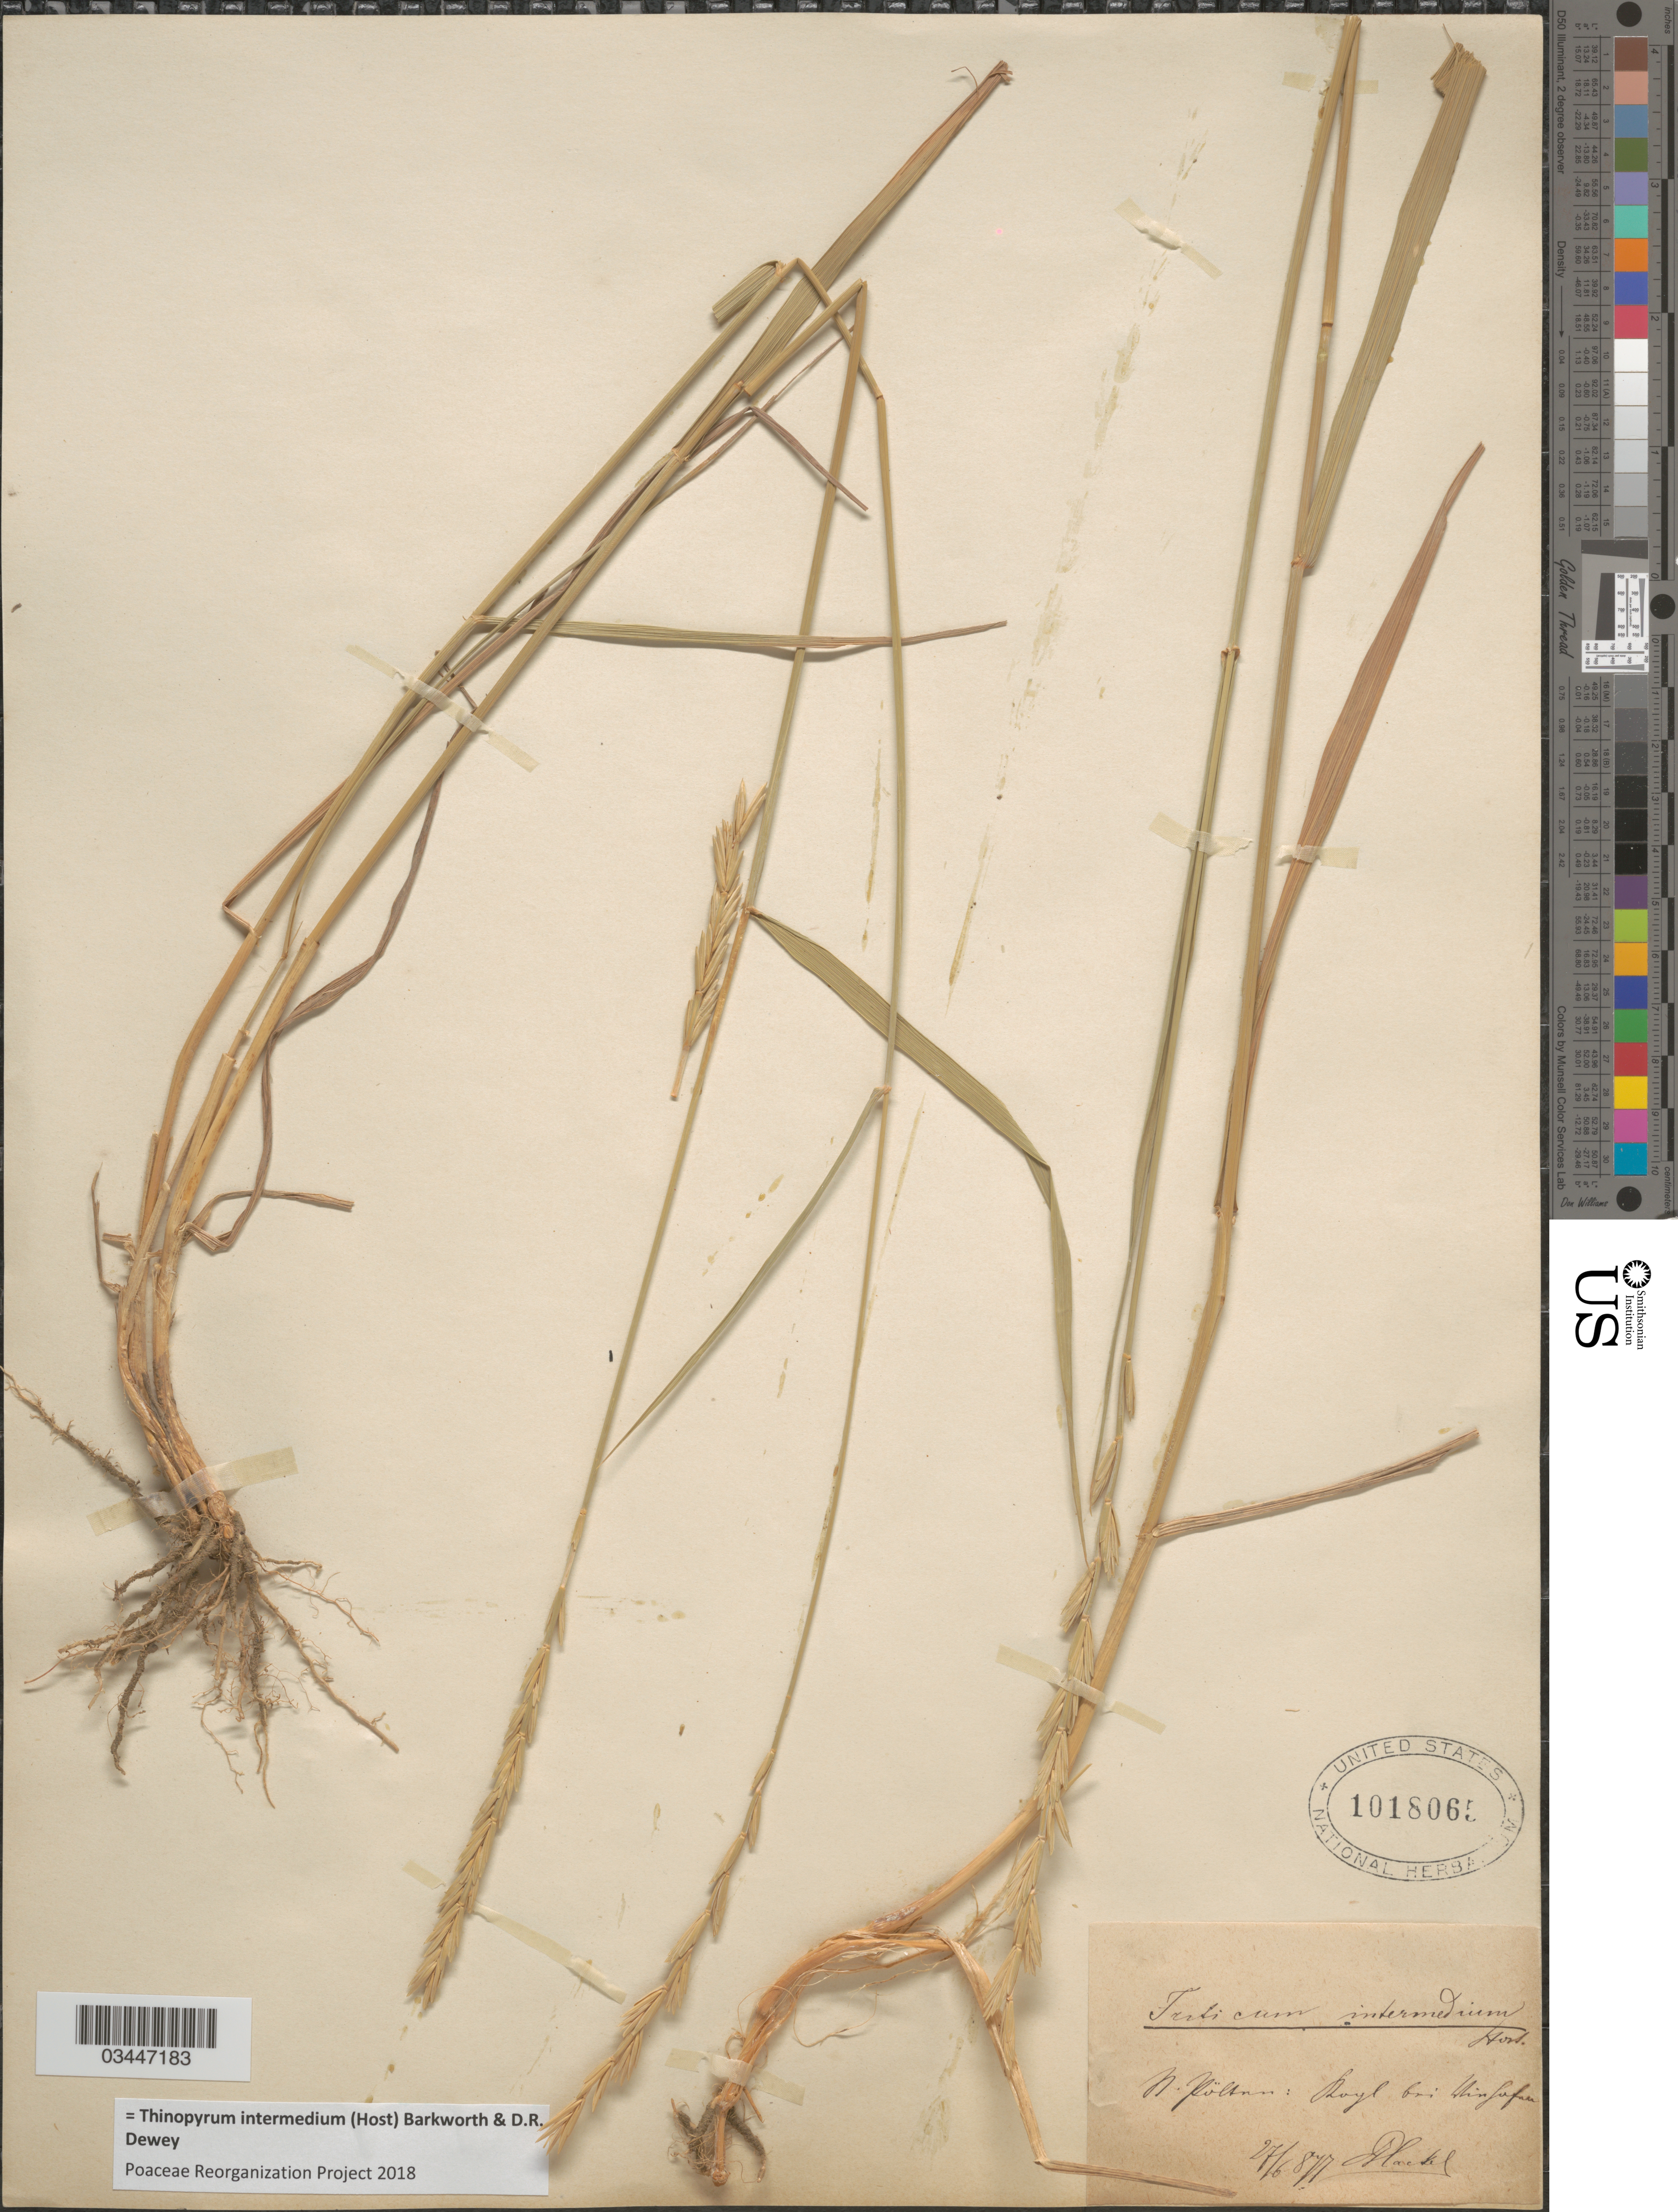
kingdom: Plantae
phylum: Tracheophyta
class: Liliopsida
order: Poales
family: Poaceae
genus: Thinopyrum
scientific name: Thinopyrum intermedium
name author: (Host) Barkworth & Dewey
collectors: J. Hackel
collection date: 1877-06-27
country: Austria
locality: N. Pölten: Royl bei Whinfussen.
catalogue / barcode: US 1018065